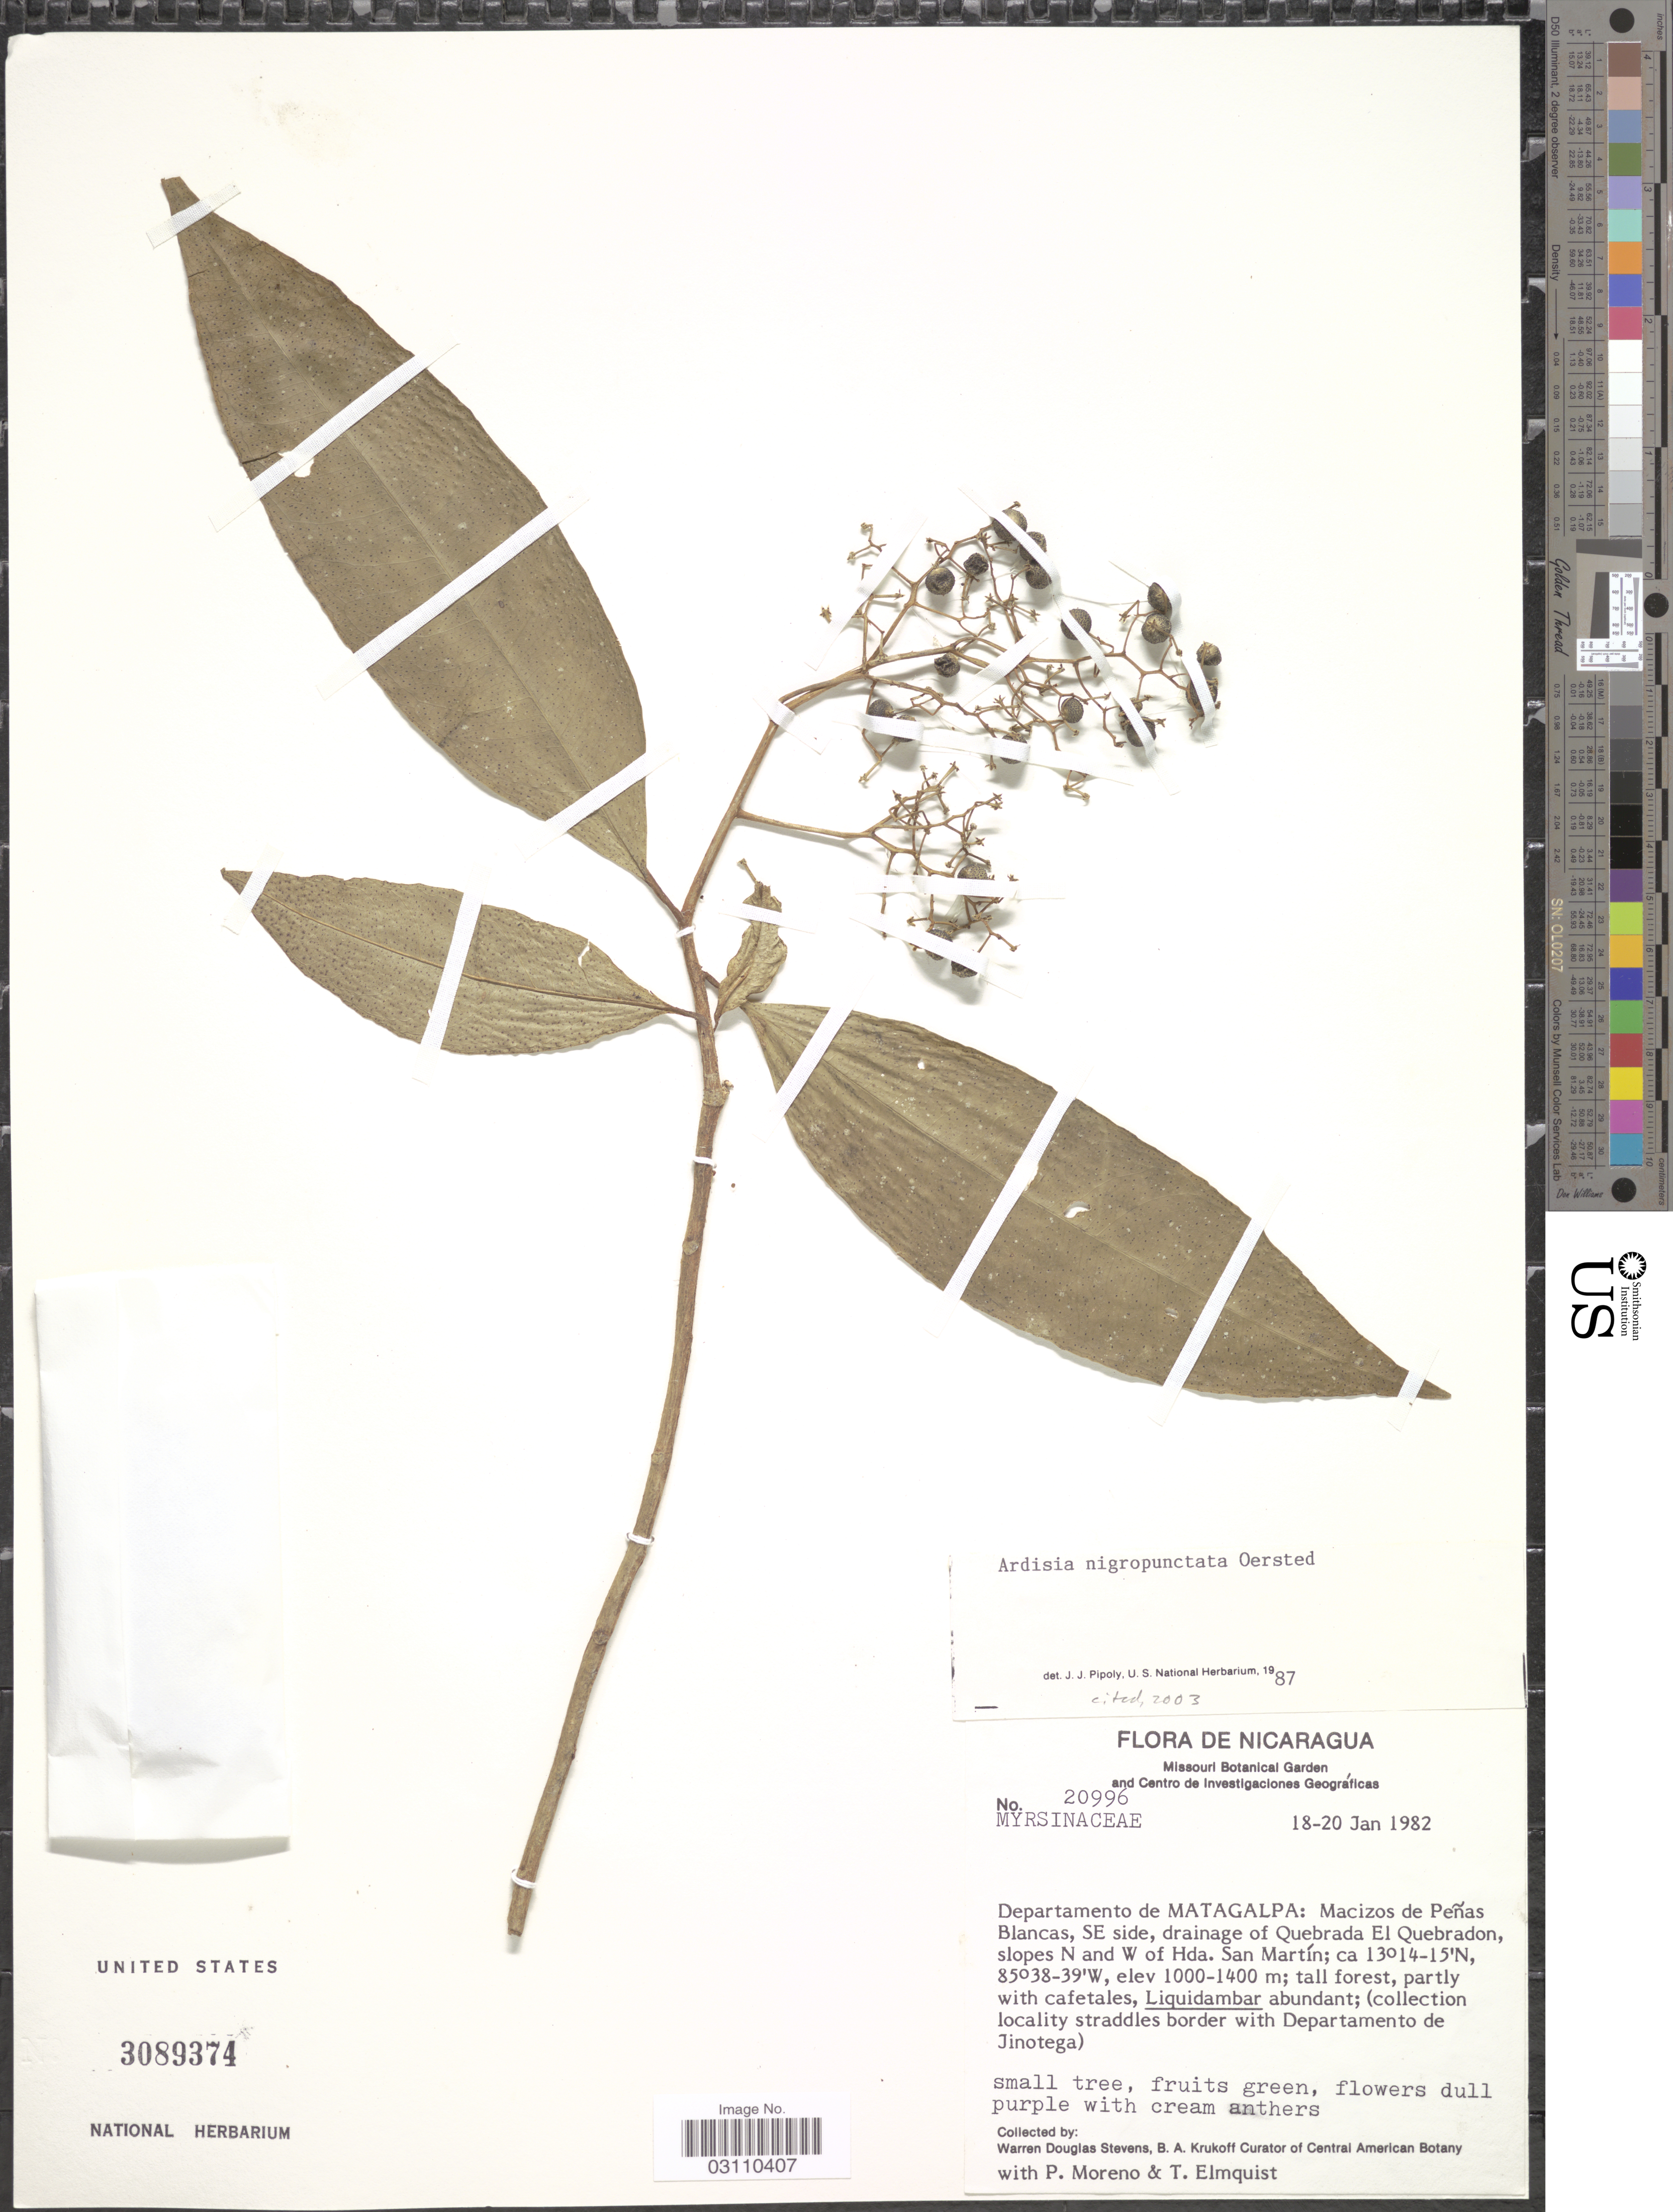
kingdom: Plantae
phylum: Tracheophyta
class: Magnoliopsida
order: Ericales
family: Primulaceae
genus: Ardisia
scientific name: Ardisia nigropunctata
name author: Oerst.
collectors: W. D. Stevens & B. A. Krukoff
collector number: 20996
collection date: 1982-01-18/1982-01-20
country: Nicaragua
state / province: Matagalpa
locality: Departamento de Matagalpa: Macizos de Peñas Blancas, SE side, drainage of Quebrada de Quebradon, slopes N and W of Hda. San Martín.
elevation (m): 1000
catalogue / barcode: US 3089374